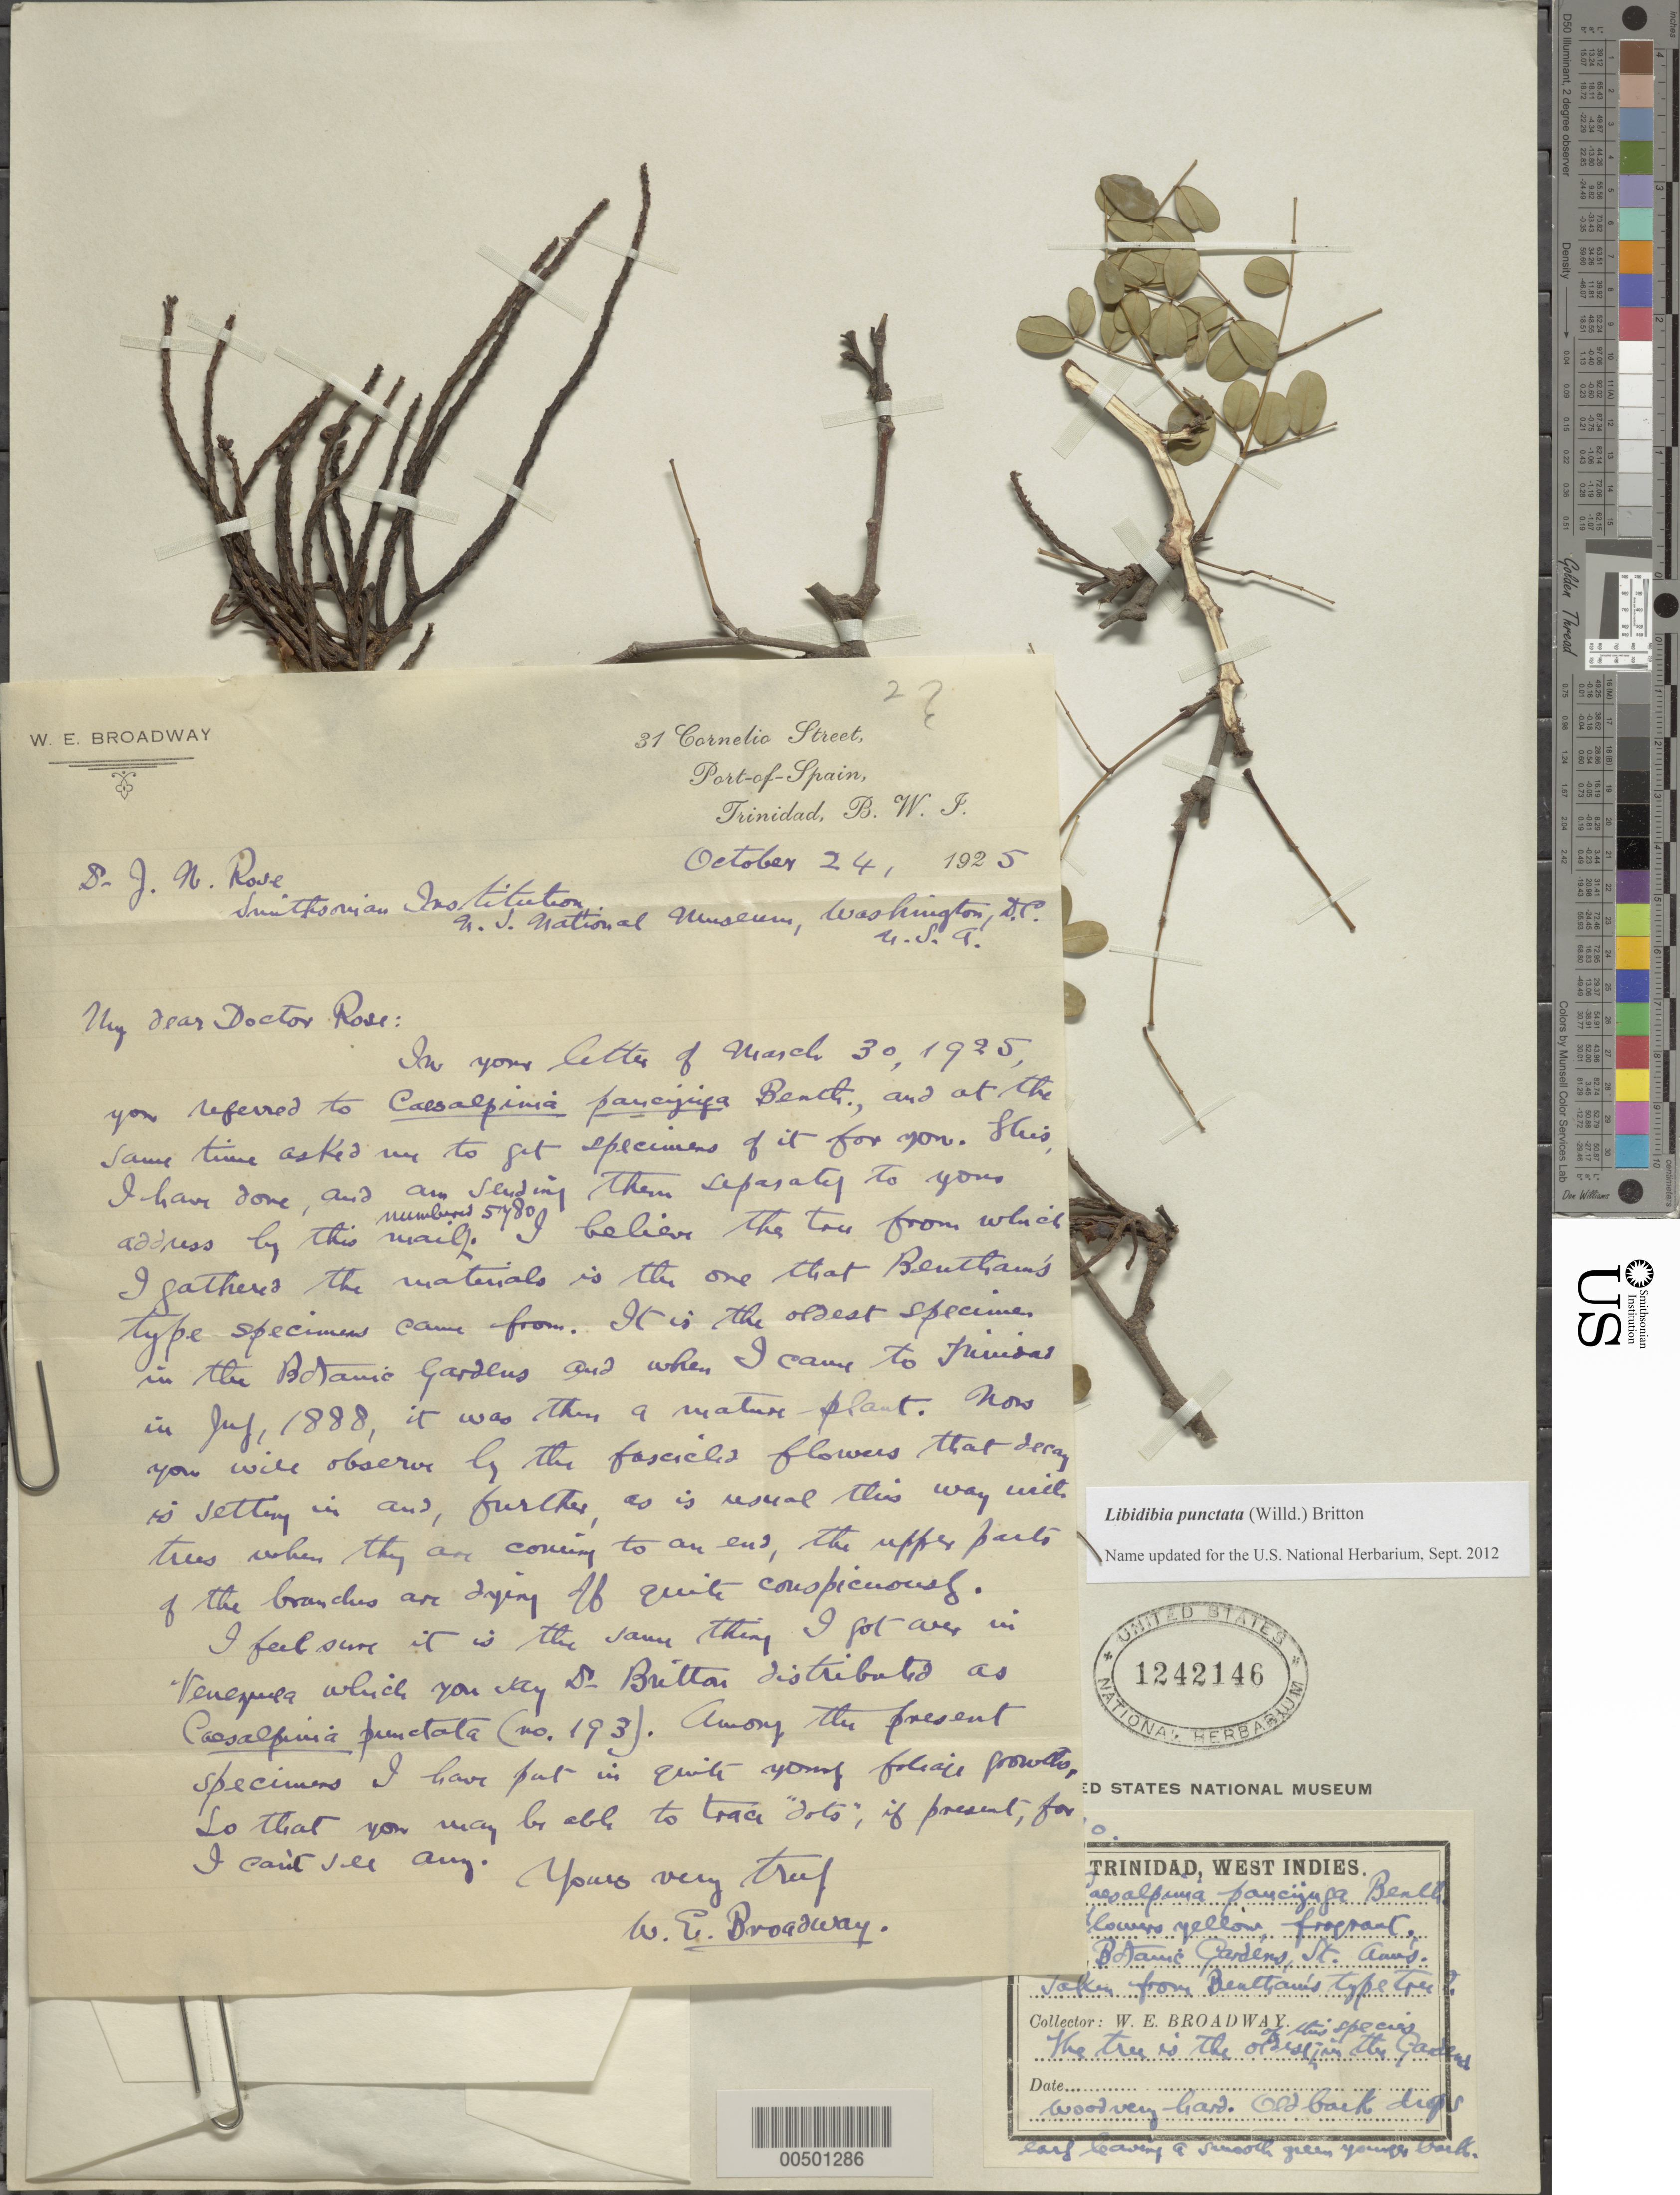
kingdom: Plantae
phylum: Tracheophyta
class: Magnoliopsida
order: Fabales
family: Fabaceae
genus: Libidibia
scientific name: Libidibia punctata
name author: (Willd.) Britton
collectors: W. E. Broadway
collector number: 5780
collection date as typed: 1925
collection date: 1925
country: Trinidad and Tobago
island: Trinidad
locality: Botanic garden, st. ann's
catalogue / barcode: US 1242146